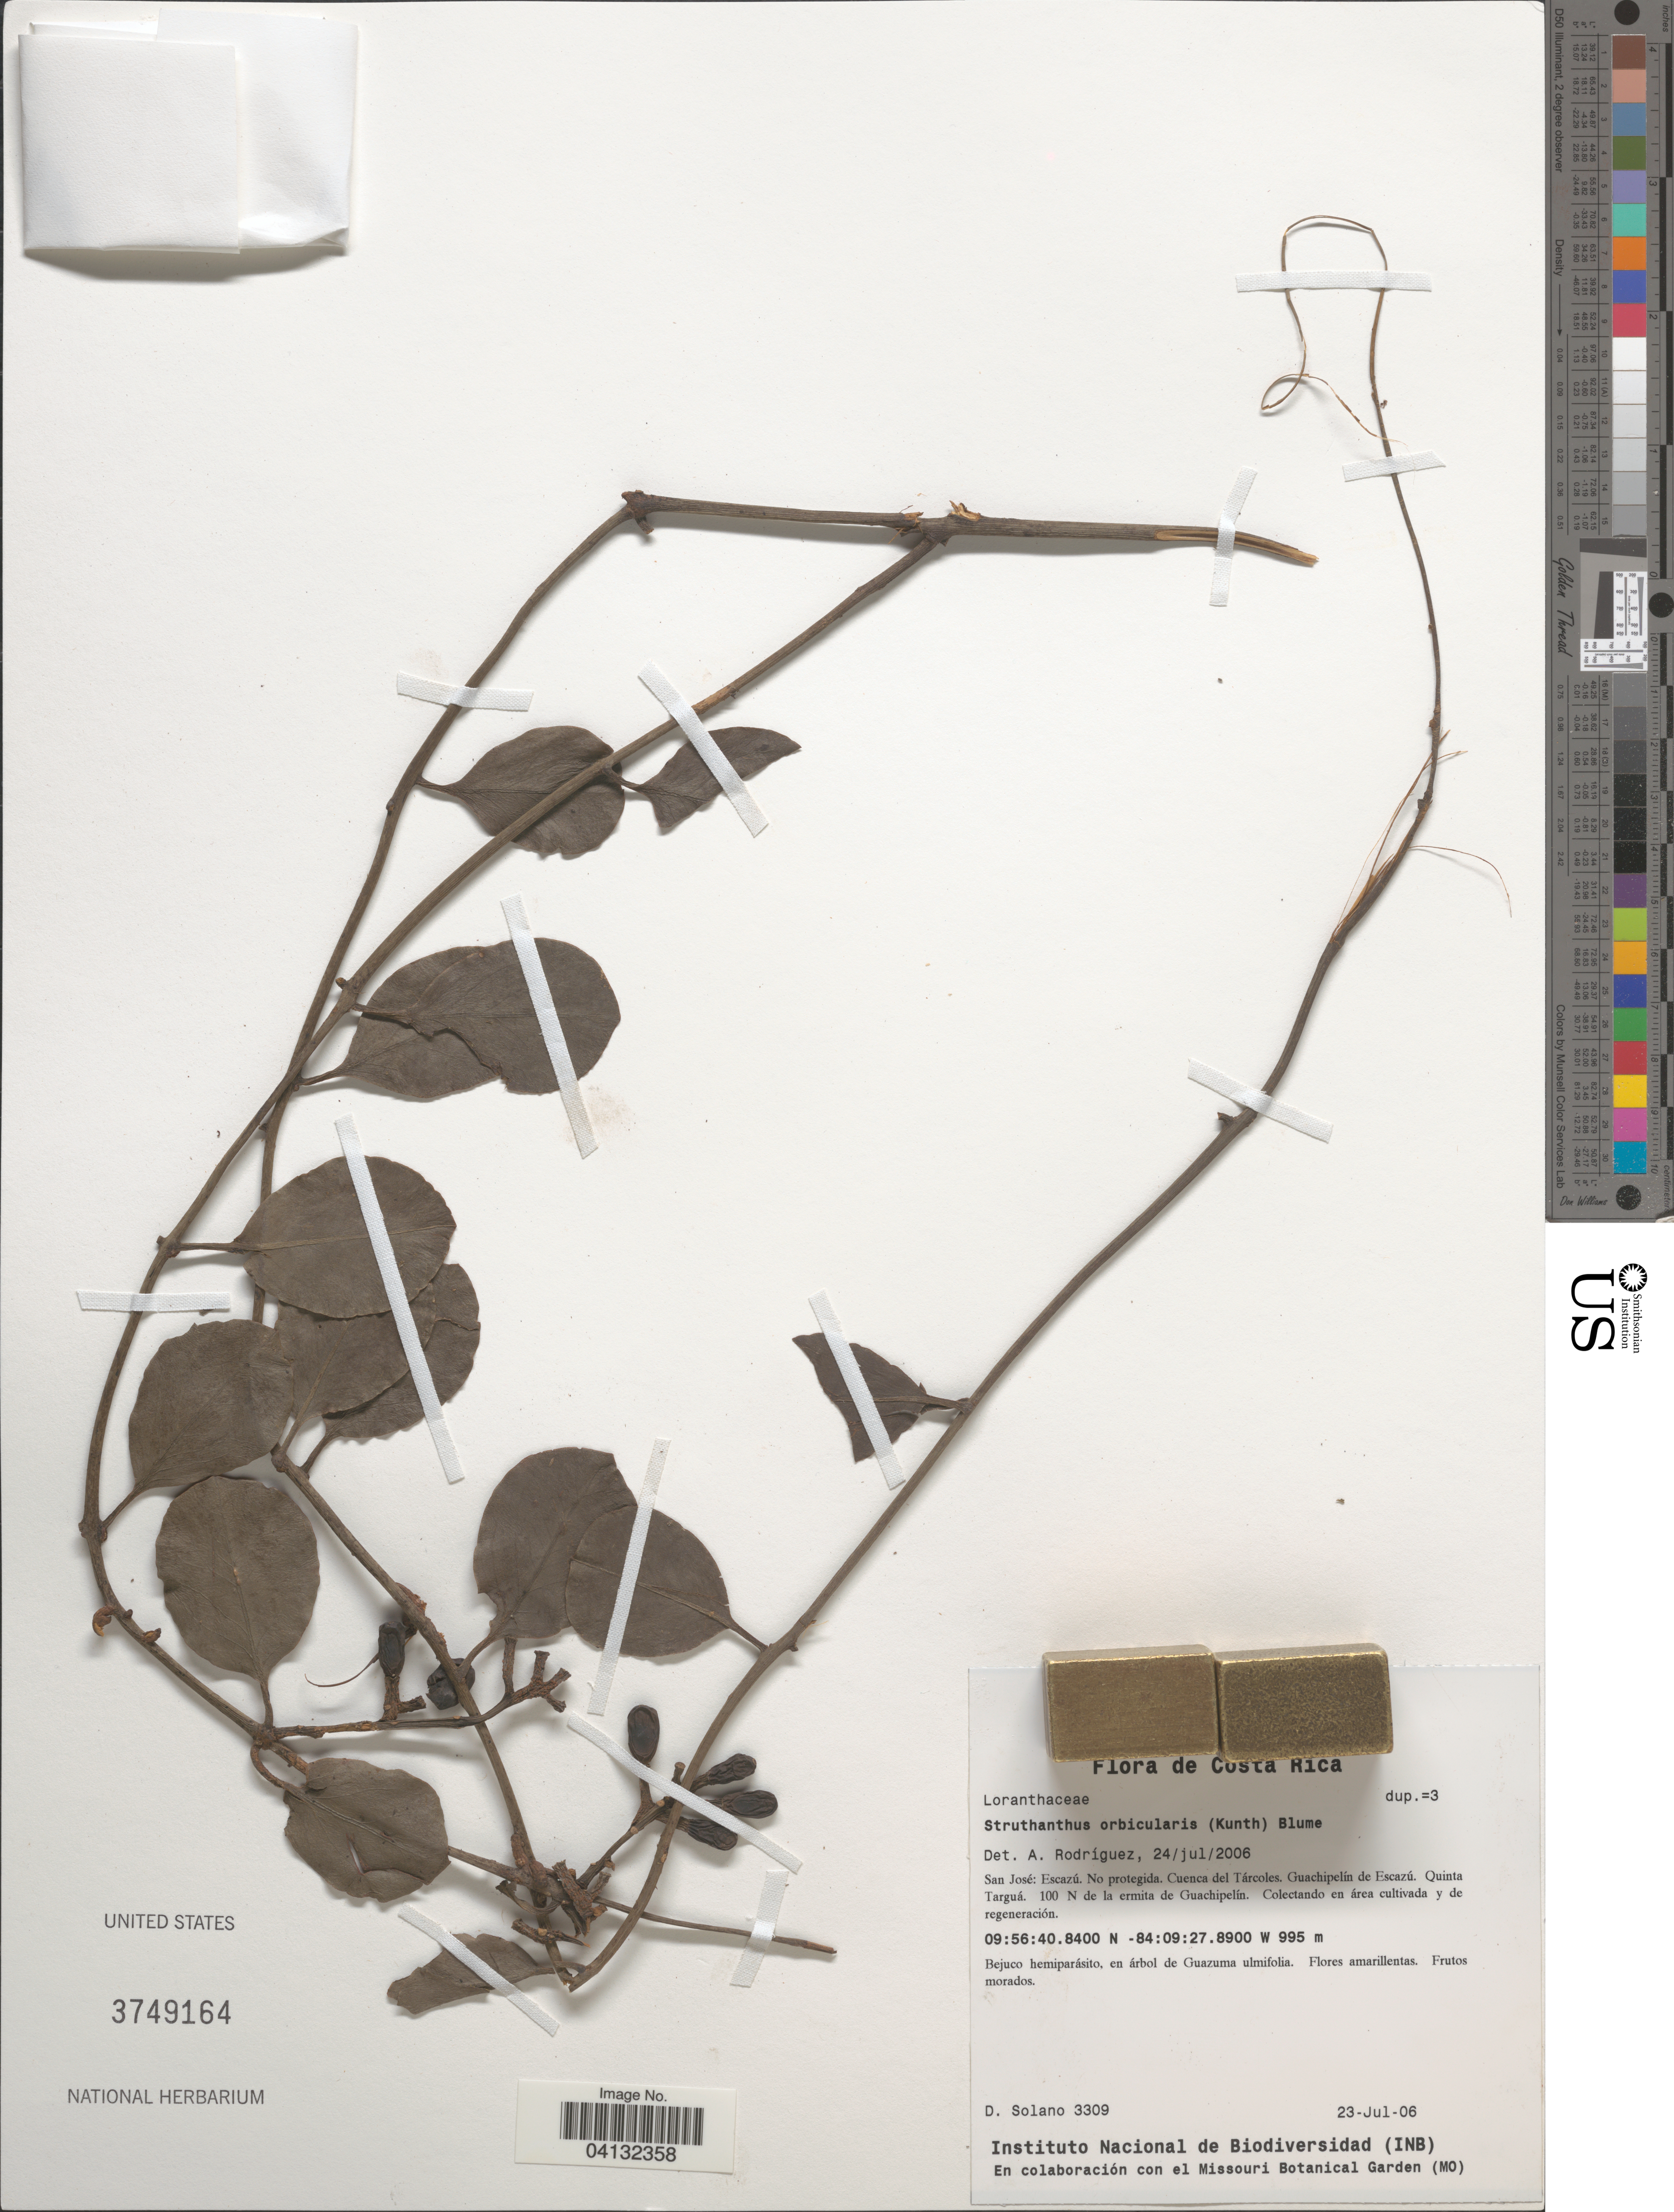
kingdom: Plantae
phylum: Tracheophyta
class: Magnoliopsida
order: Santalales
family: Loranthaceae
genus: Struthanthus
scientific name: Struthanthus orbicularis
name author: (Kunth) Blume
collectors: D. Solano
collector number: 3309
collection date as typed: Transcribed d/m/y: 23/7/6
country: Costa Rica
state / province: San José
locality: Escazú. No protegida. Cuenca del Tárcoles. Guachipelín de Escazú. Quinta Targuá. 100 N de la ermita de Guachipelín. Colectando en área cultivada y de regeneración.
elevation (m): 995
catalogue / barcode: US 3749164